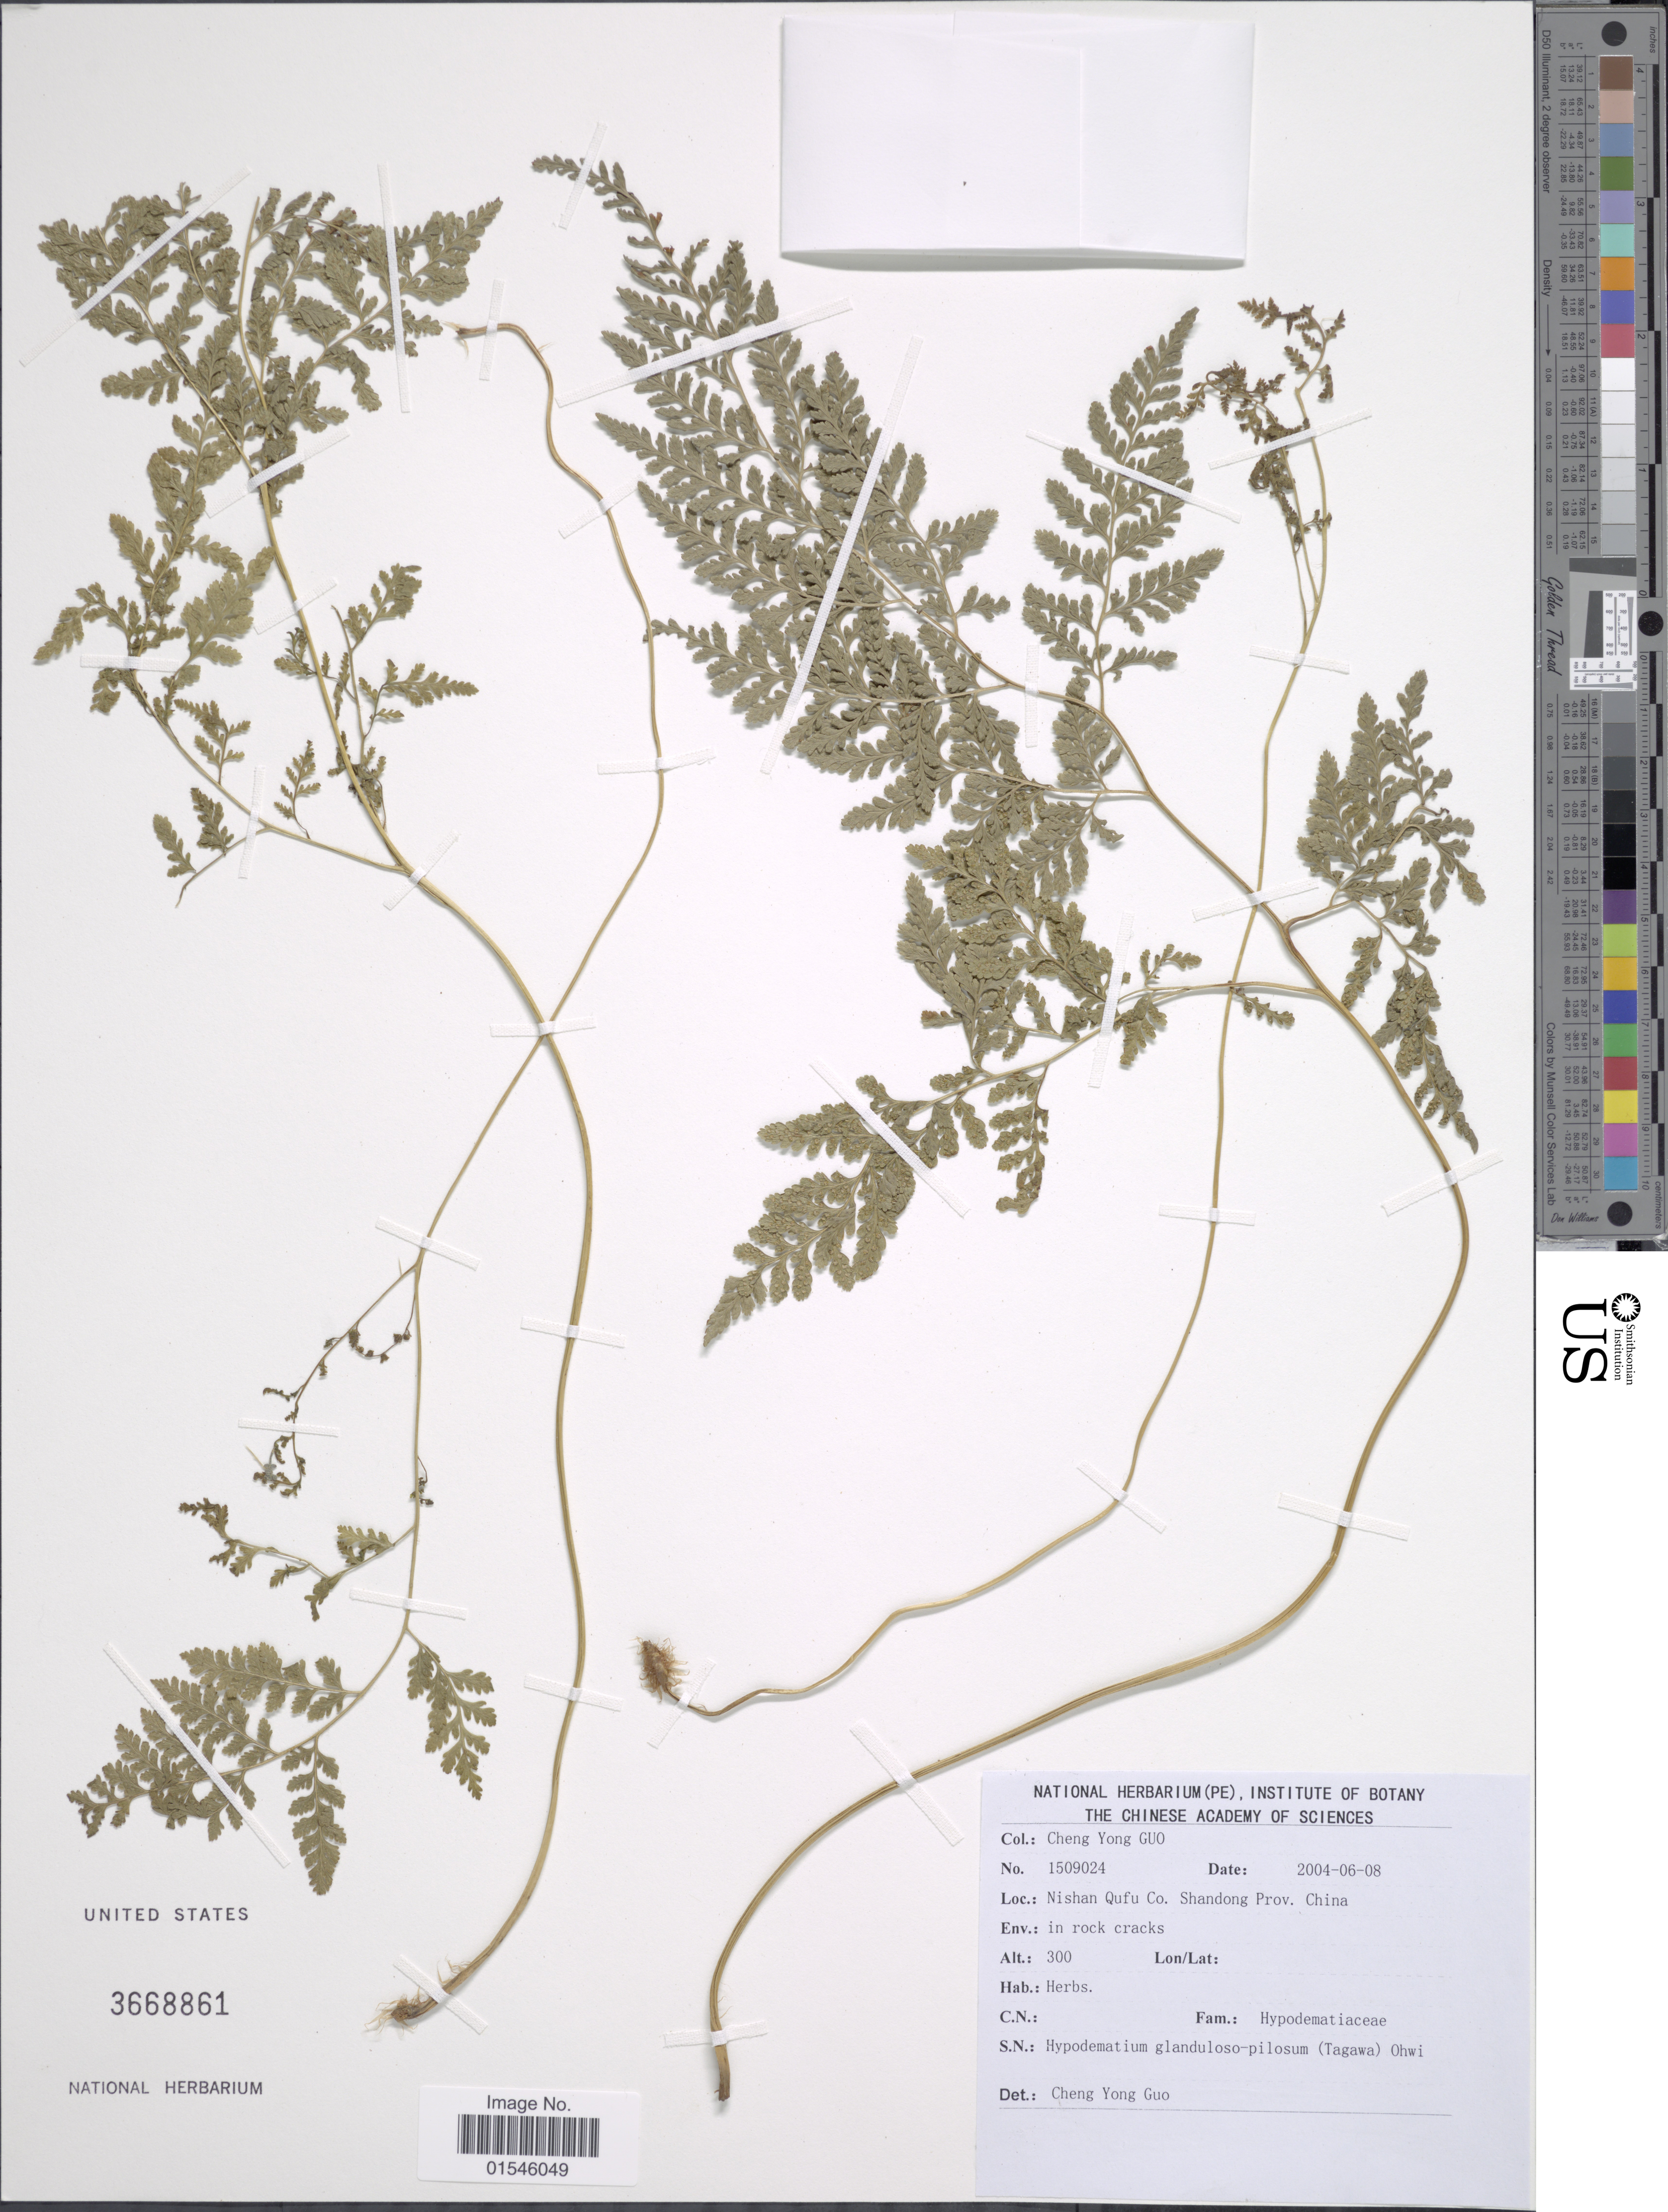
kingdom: Plantae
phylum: Tracheophyta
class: Polypodiopsida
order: Polypodiales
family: Hypodematiaceae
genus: Hypodematium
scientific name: Hypodematium glanduloso-pilosum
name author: (Tagawa) Ohwi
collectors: Guo Chengyong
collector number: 1509024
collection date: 2004-06-08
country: China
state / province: Shandong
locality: Nishan Qufu Co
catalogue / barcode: US 3668861